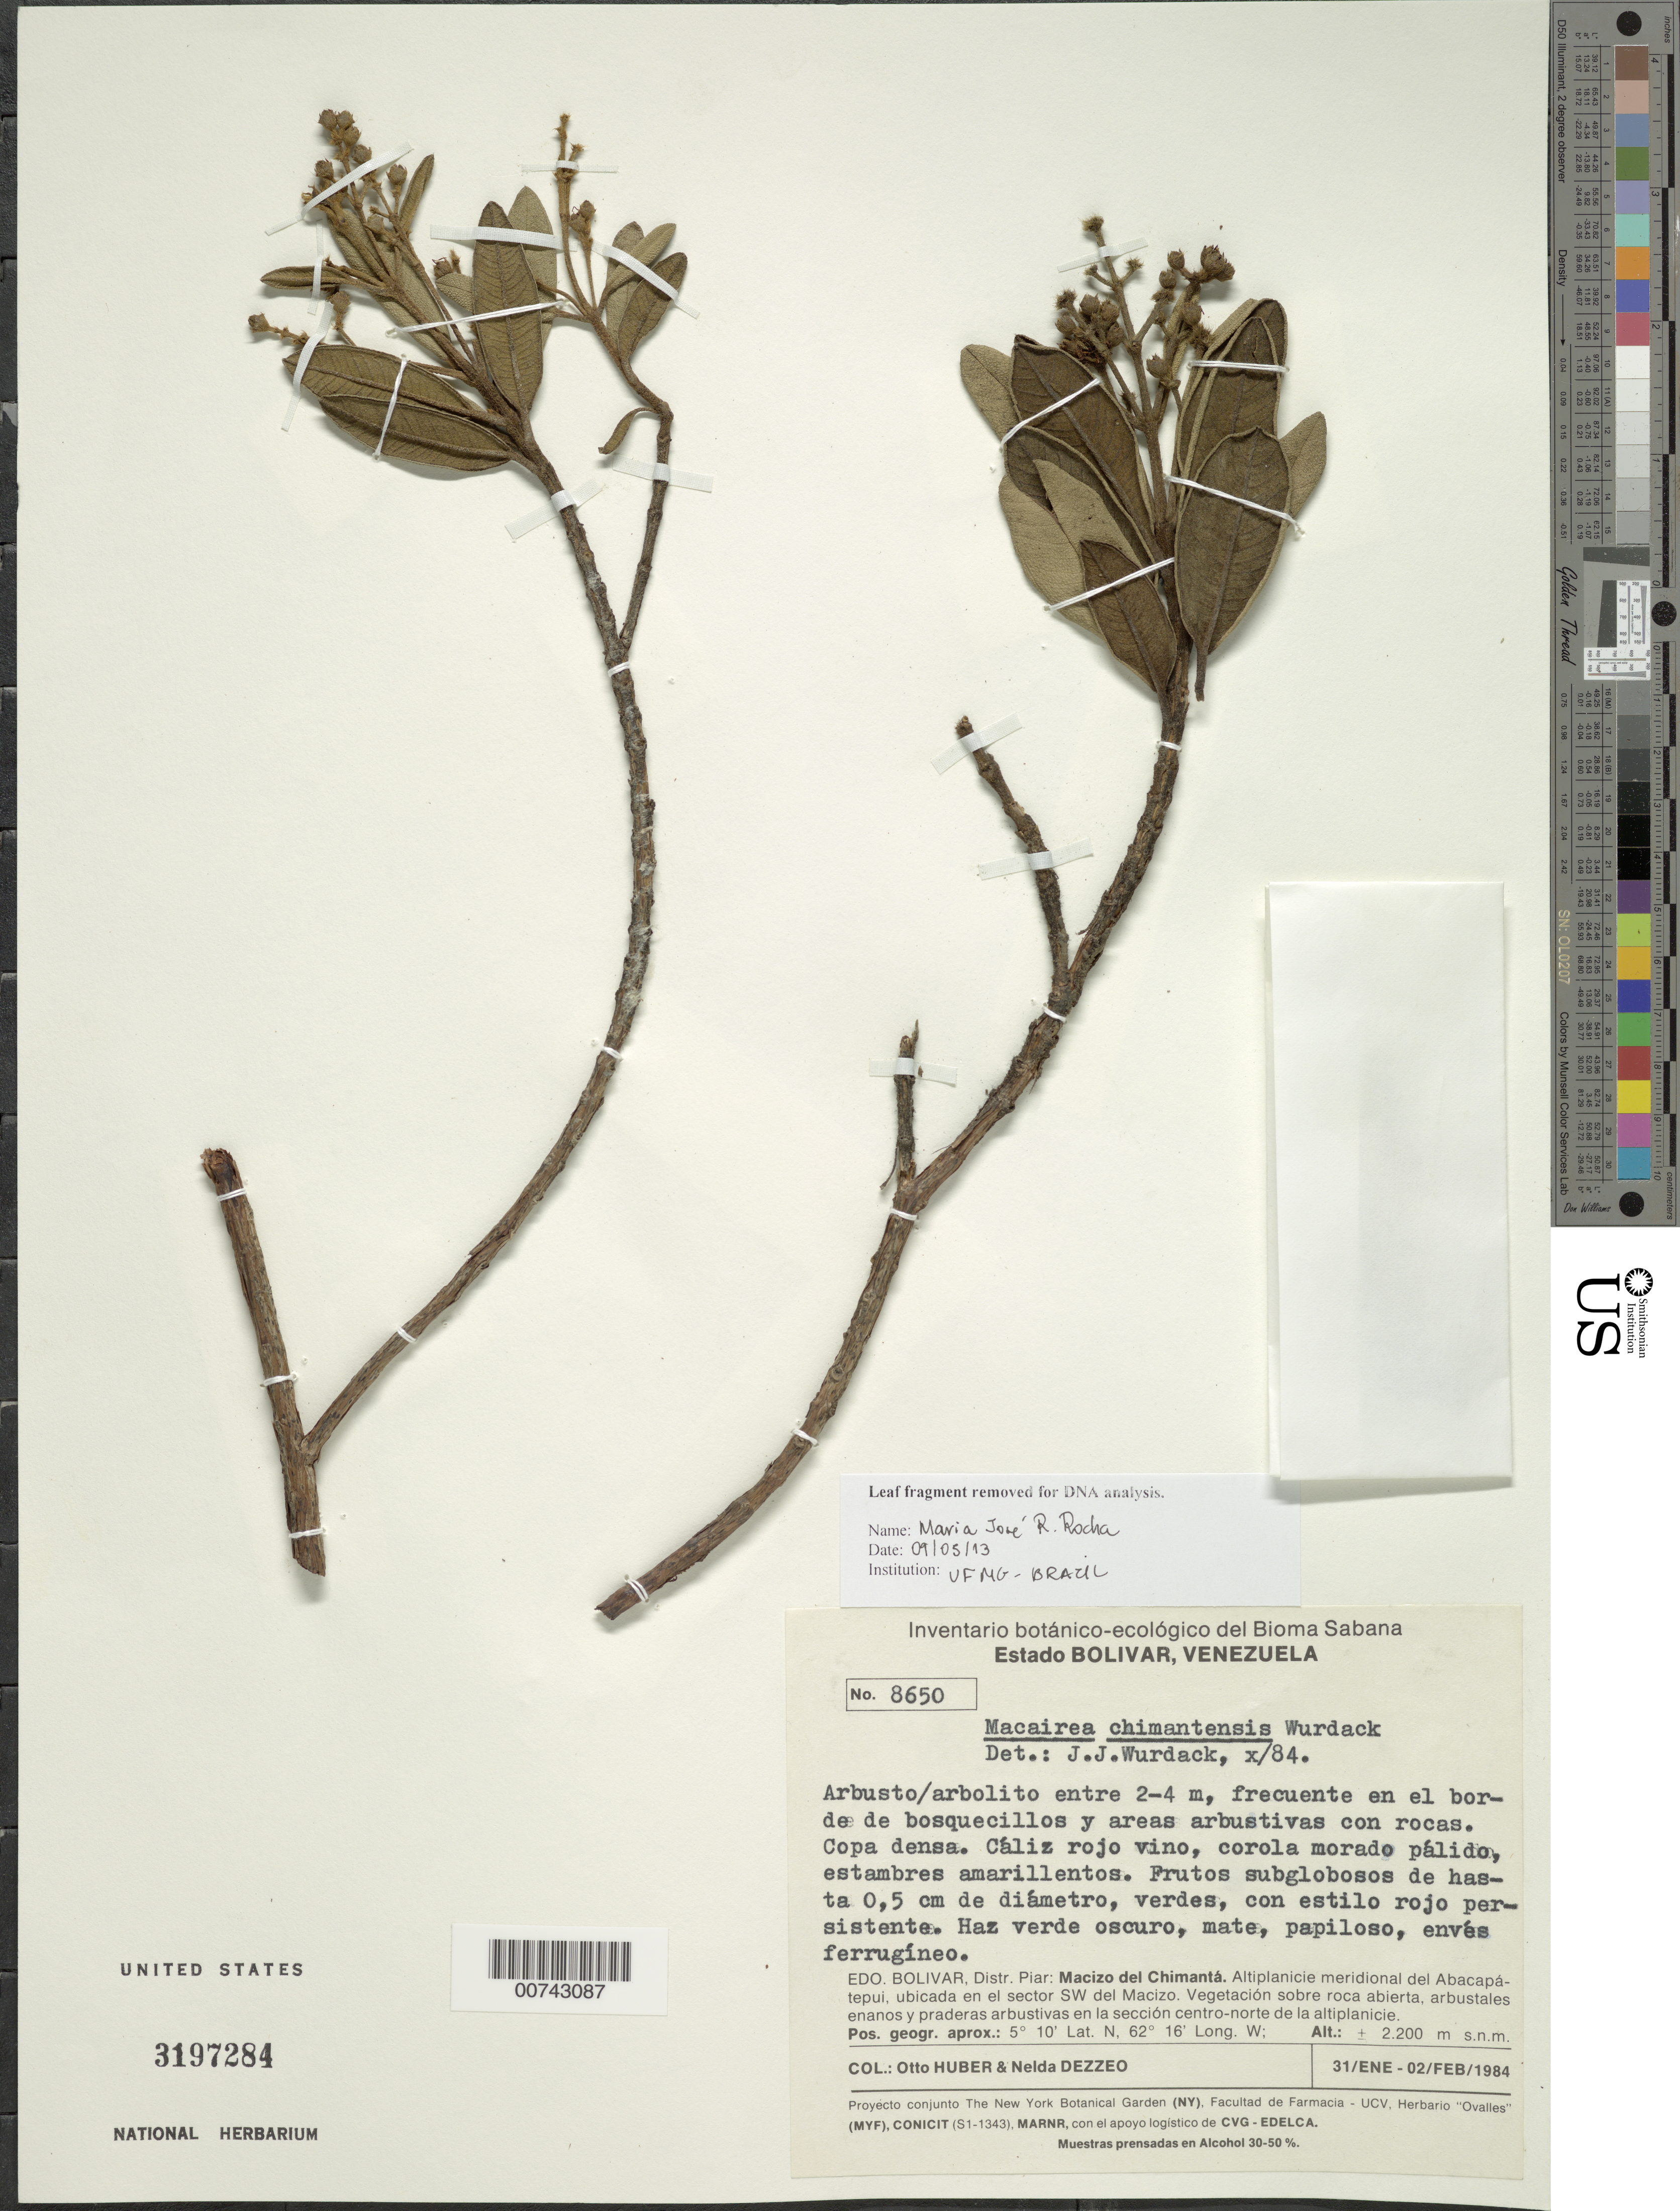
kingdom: Plantae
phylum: Tracheophyta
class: Magnoliopsida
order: Myrtales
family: Melastomataceae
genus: Macairea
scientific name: Macairea chimantensis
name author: Wurdack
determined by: Wurdack, John J., (US), US (UNITED STATES)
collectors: O. Huber & N. Dezzeo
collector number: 8650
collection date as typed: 31-Jan-84 to 2-Feb-84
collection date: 1984-01-31/1984-02-02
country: Venezuela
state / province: Bolívar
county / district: Piar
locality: Macizo del Chimantá, sección septentríonal del Abacapá-tepuí, en el extremo norte del Macizo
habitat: En el borde de bosquecillos y areas arbustivas. Vegetación sobre roca abierta, arbustales enanos y praderas…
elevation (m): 2200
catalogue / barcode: US 3197284